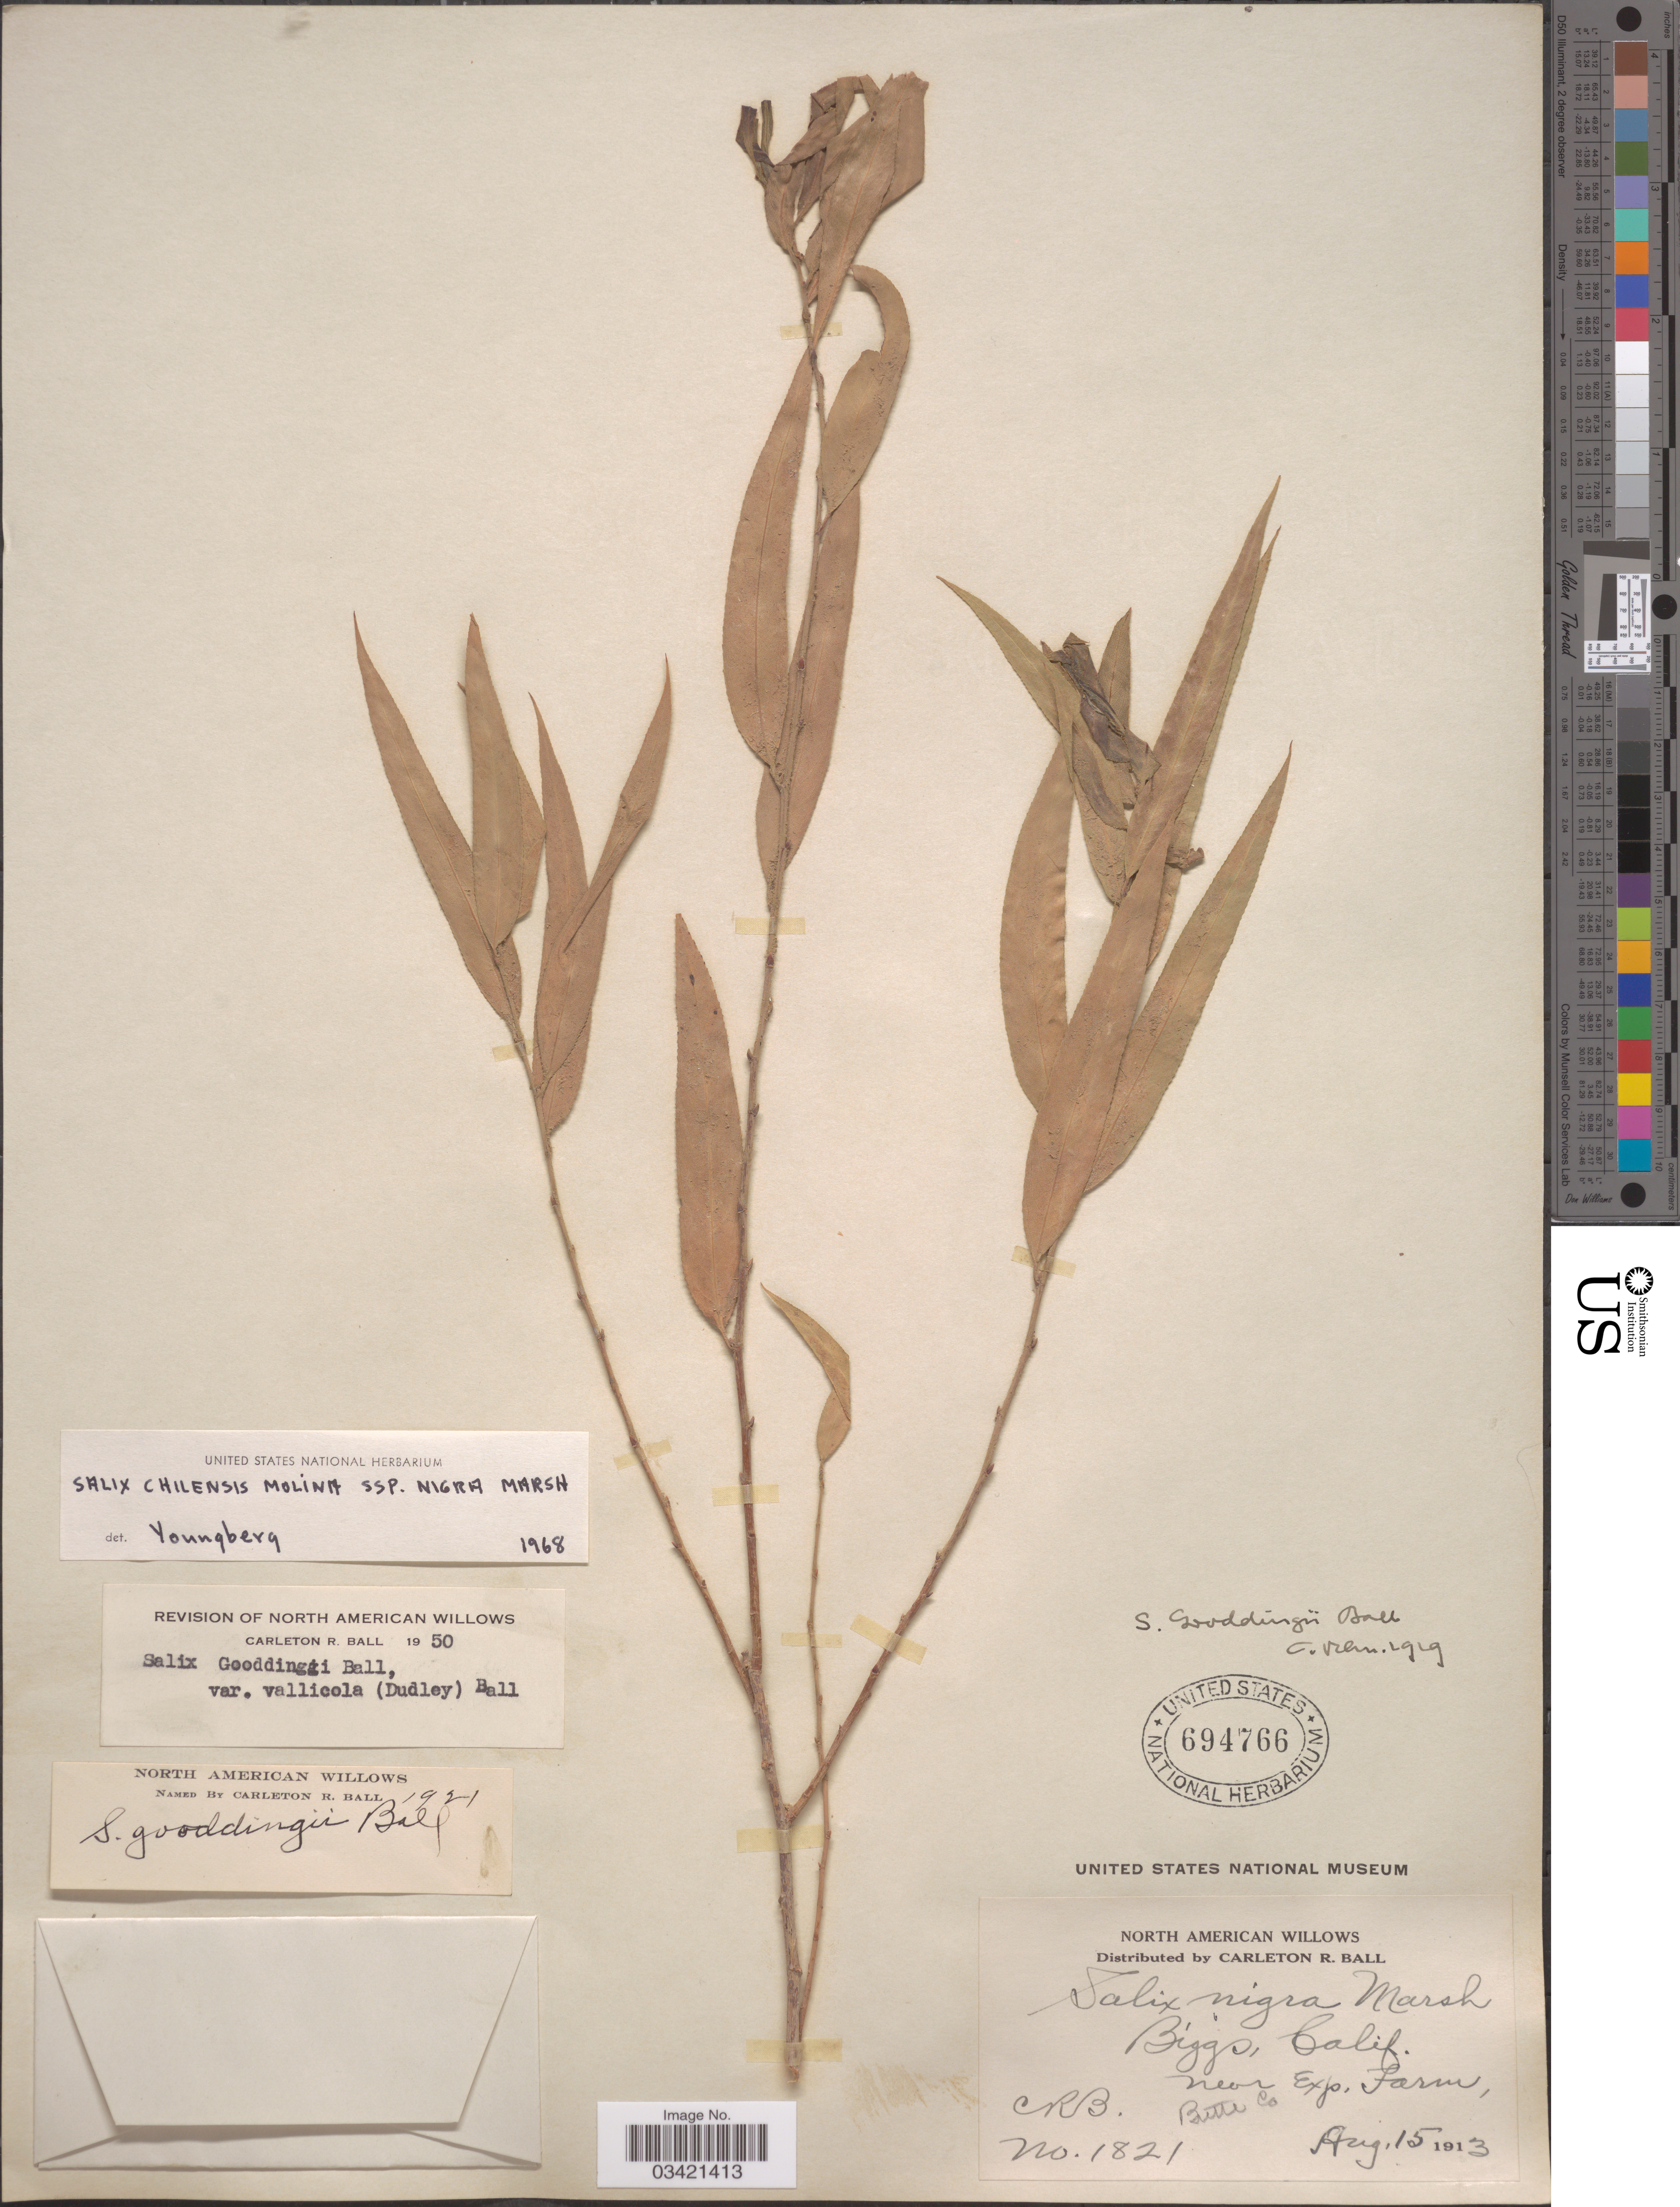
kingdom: Plantae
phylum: Tracheophyta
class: Magnoliopsida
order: Malpighiales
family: Salicaceae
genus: Salix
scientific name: Salix gooddingii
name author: C.R. Ball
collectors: C. R. Ball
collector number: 1821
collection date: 1913-08-15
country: United States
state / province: California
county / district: Butte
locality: Biggs, Calif. near Exp. Farm, Butte Co.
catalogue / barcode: US 694766